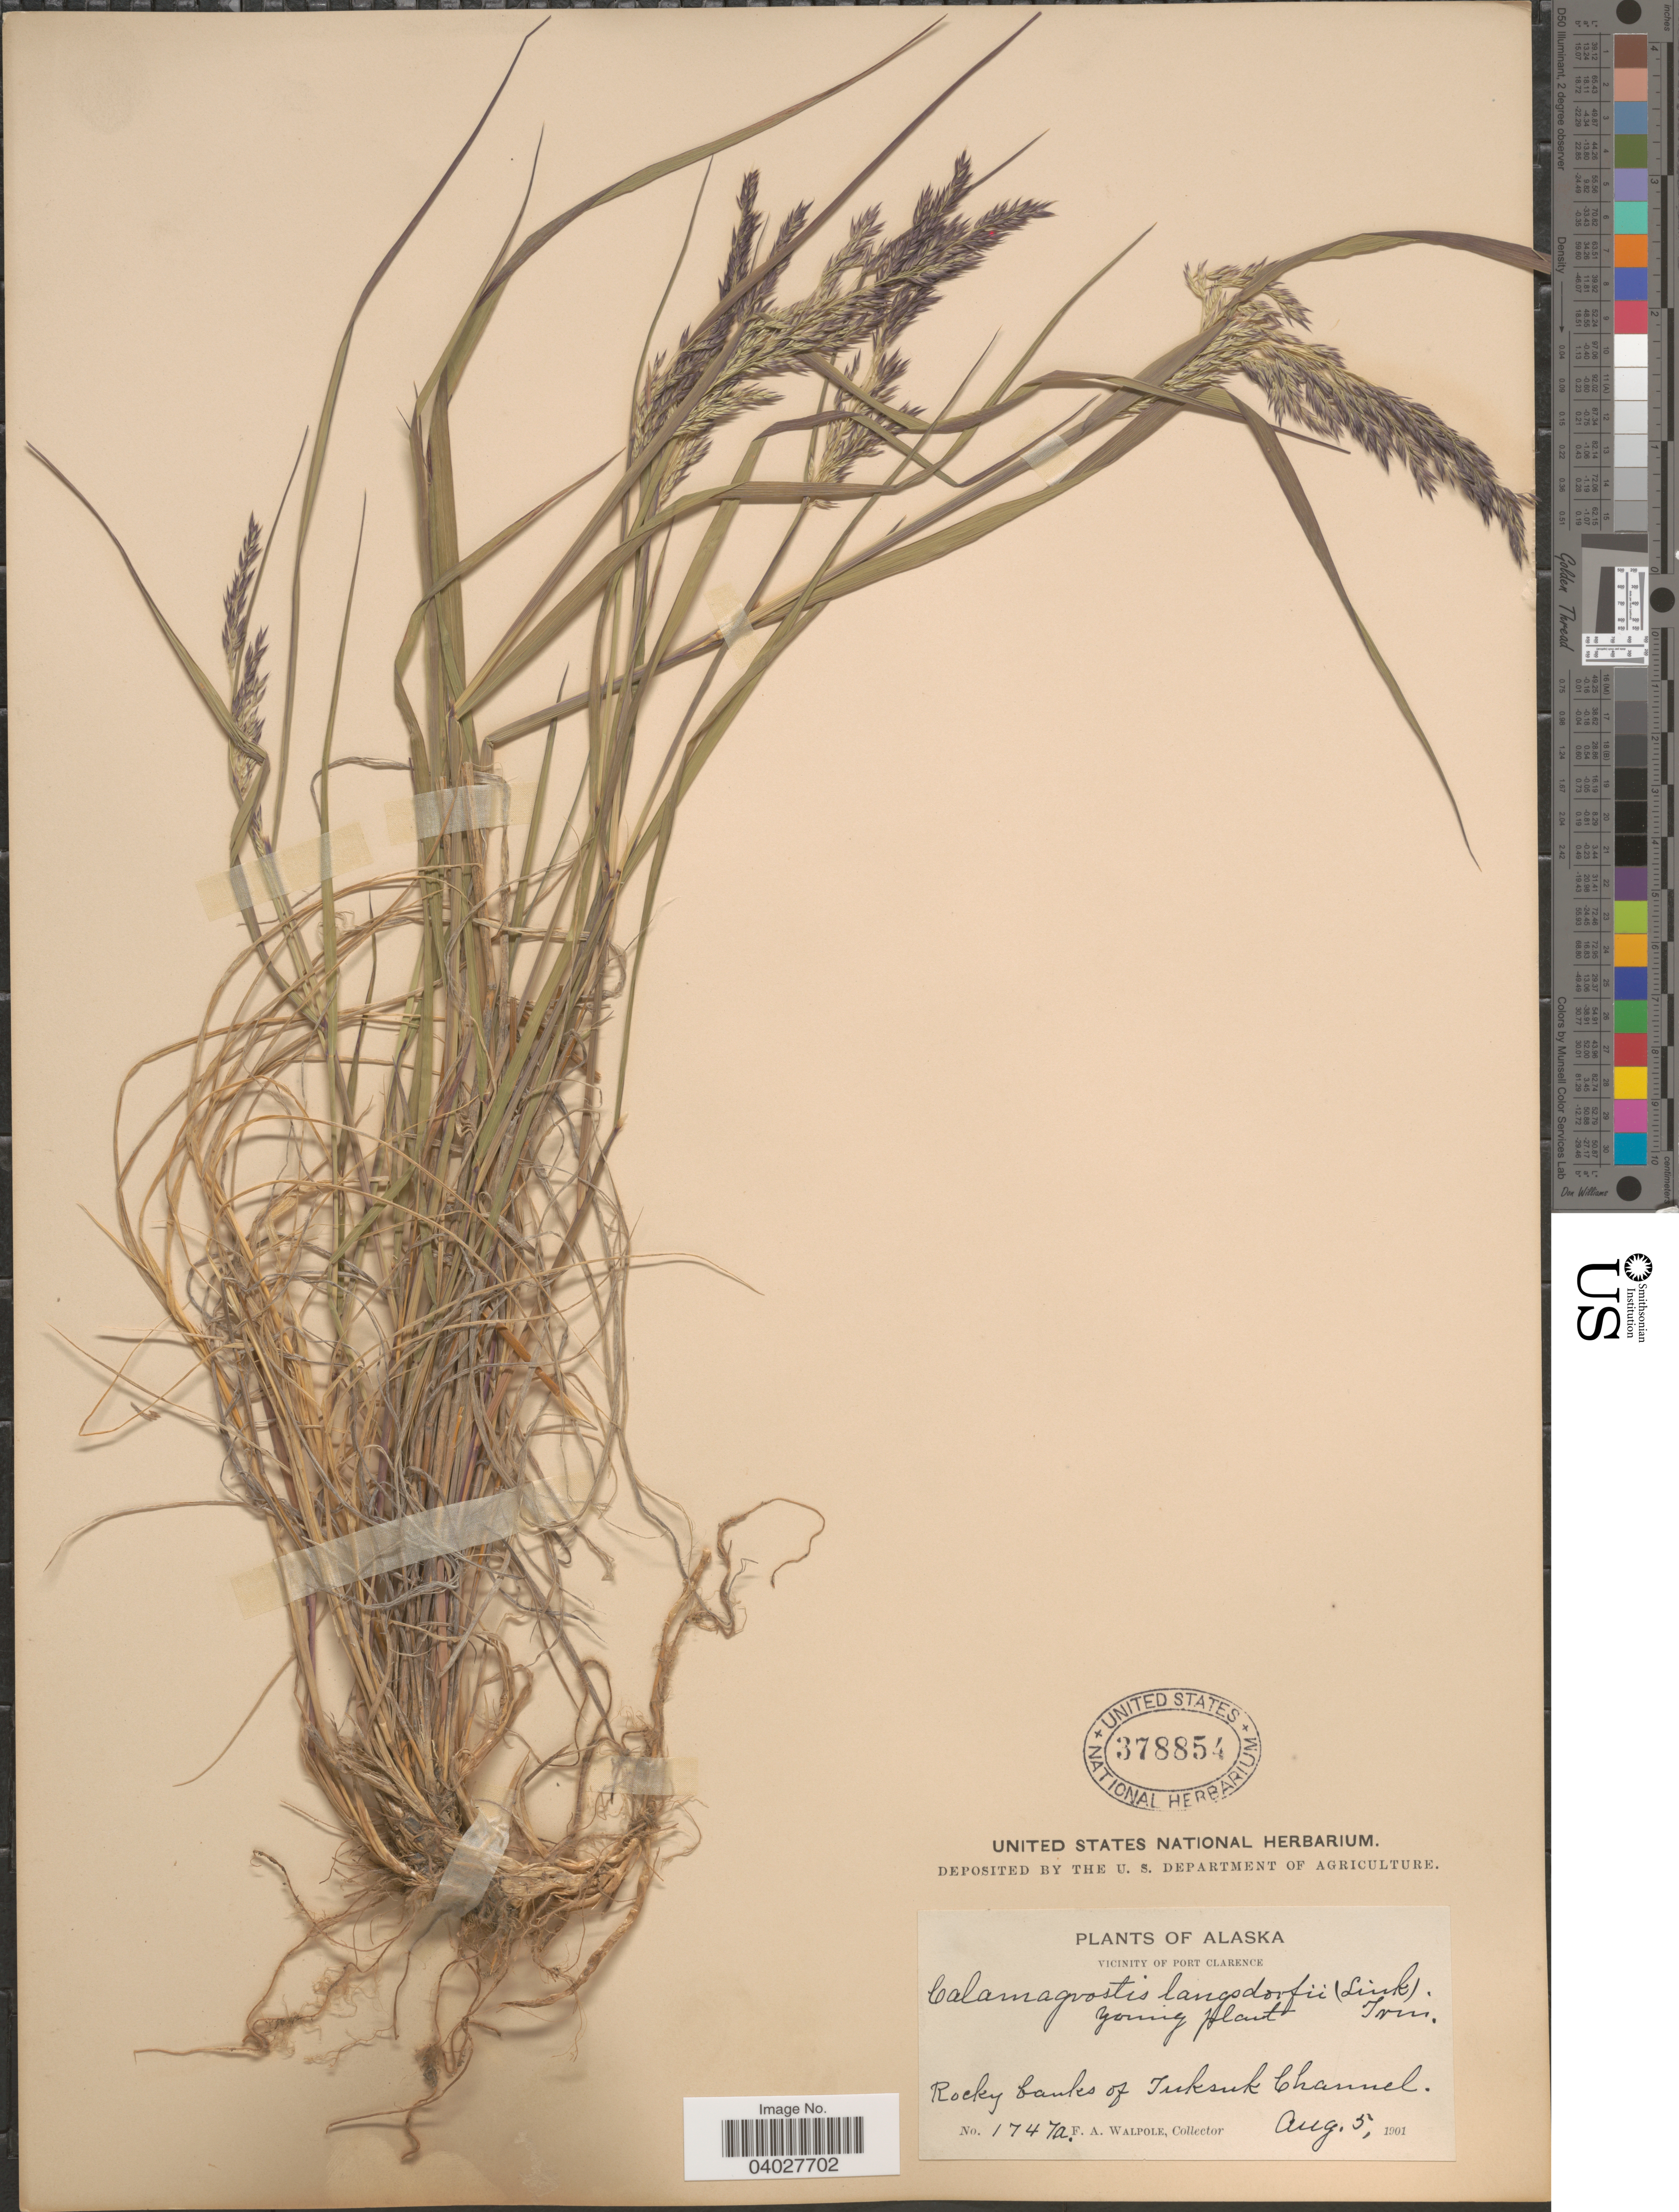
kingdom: Plantae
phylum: Tracheophyta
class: Liliopsida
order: Poales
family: Poaceae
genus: Calamagrostis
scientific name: Calamagrostis canadensis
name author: (Michx.) P. Beauv.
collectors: A. S. Hitchcock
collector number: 1747a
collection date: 1901-08-05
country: United States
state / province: Alaska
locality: Vicinity of Port Clarence. Rocky banks of Tuksuk Channel.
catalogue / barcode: US 378854